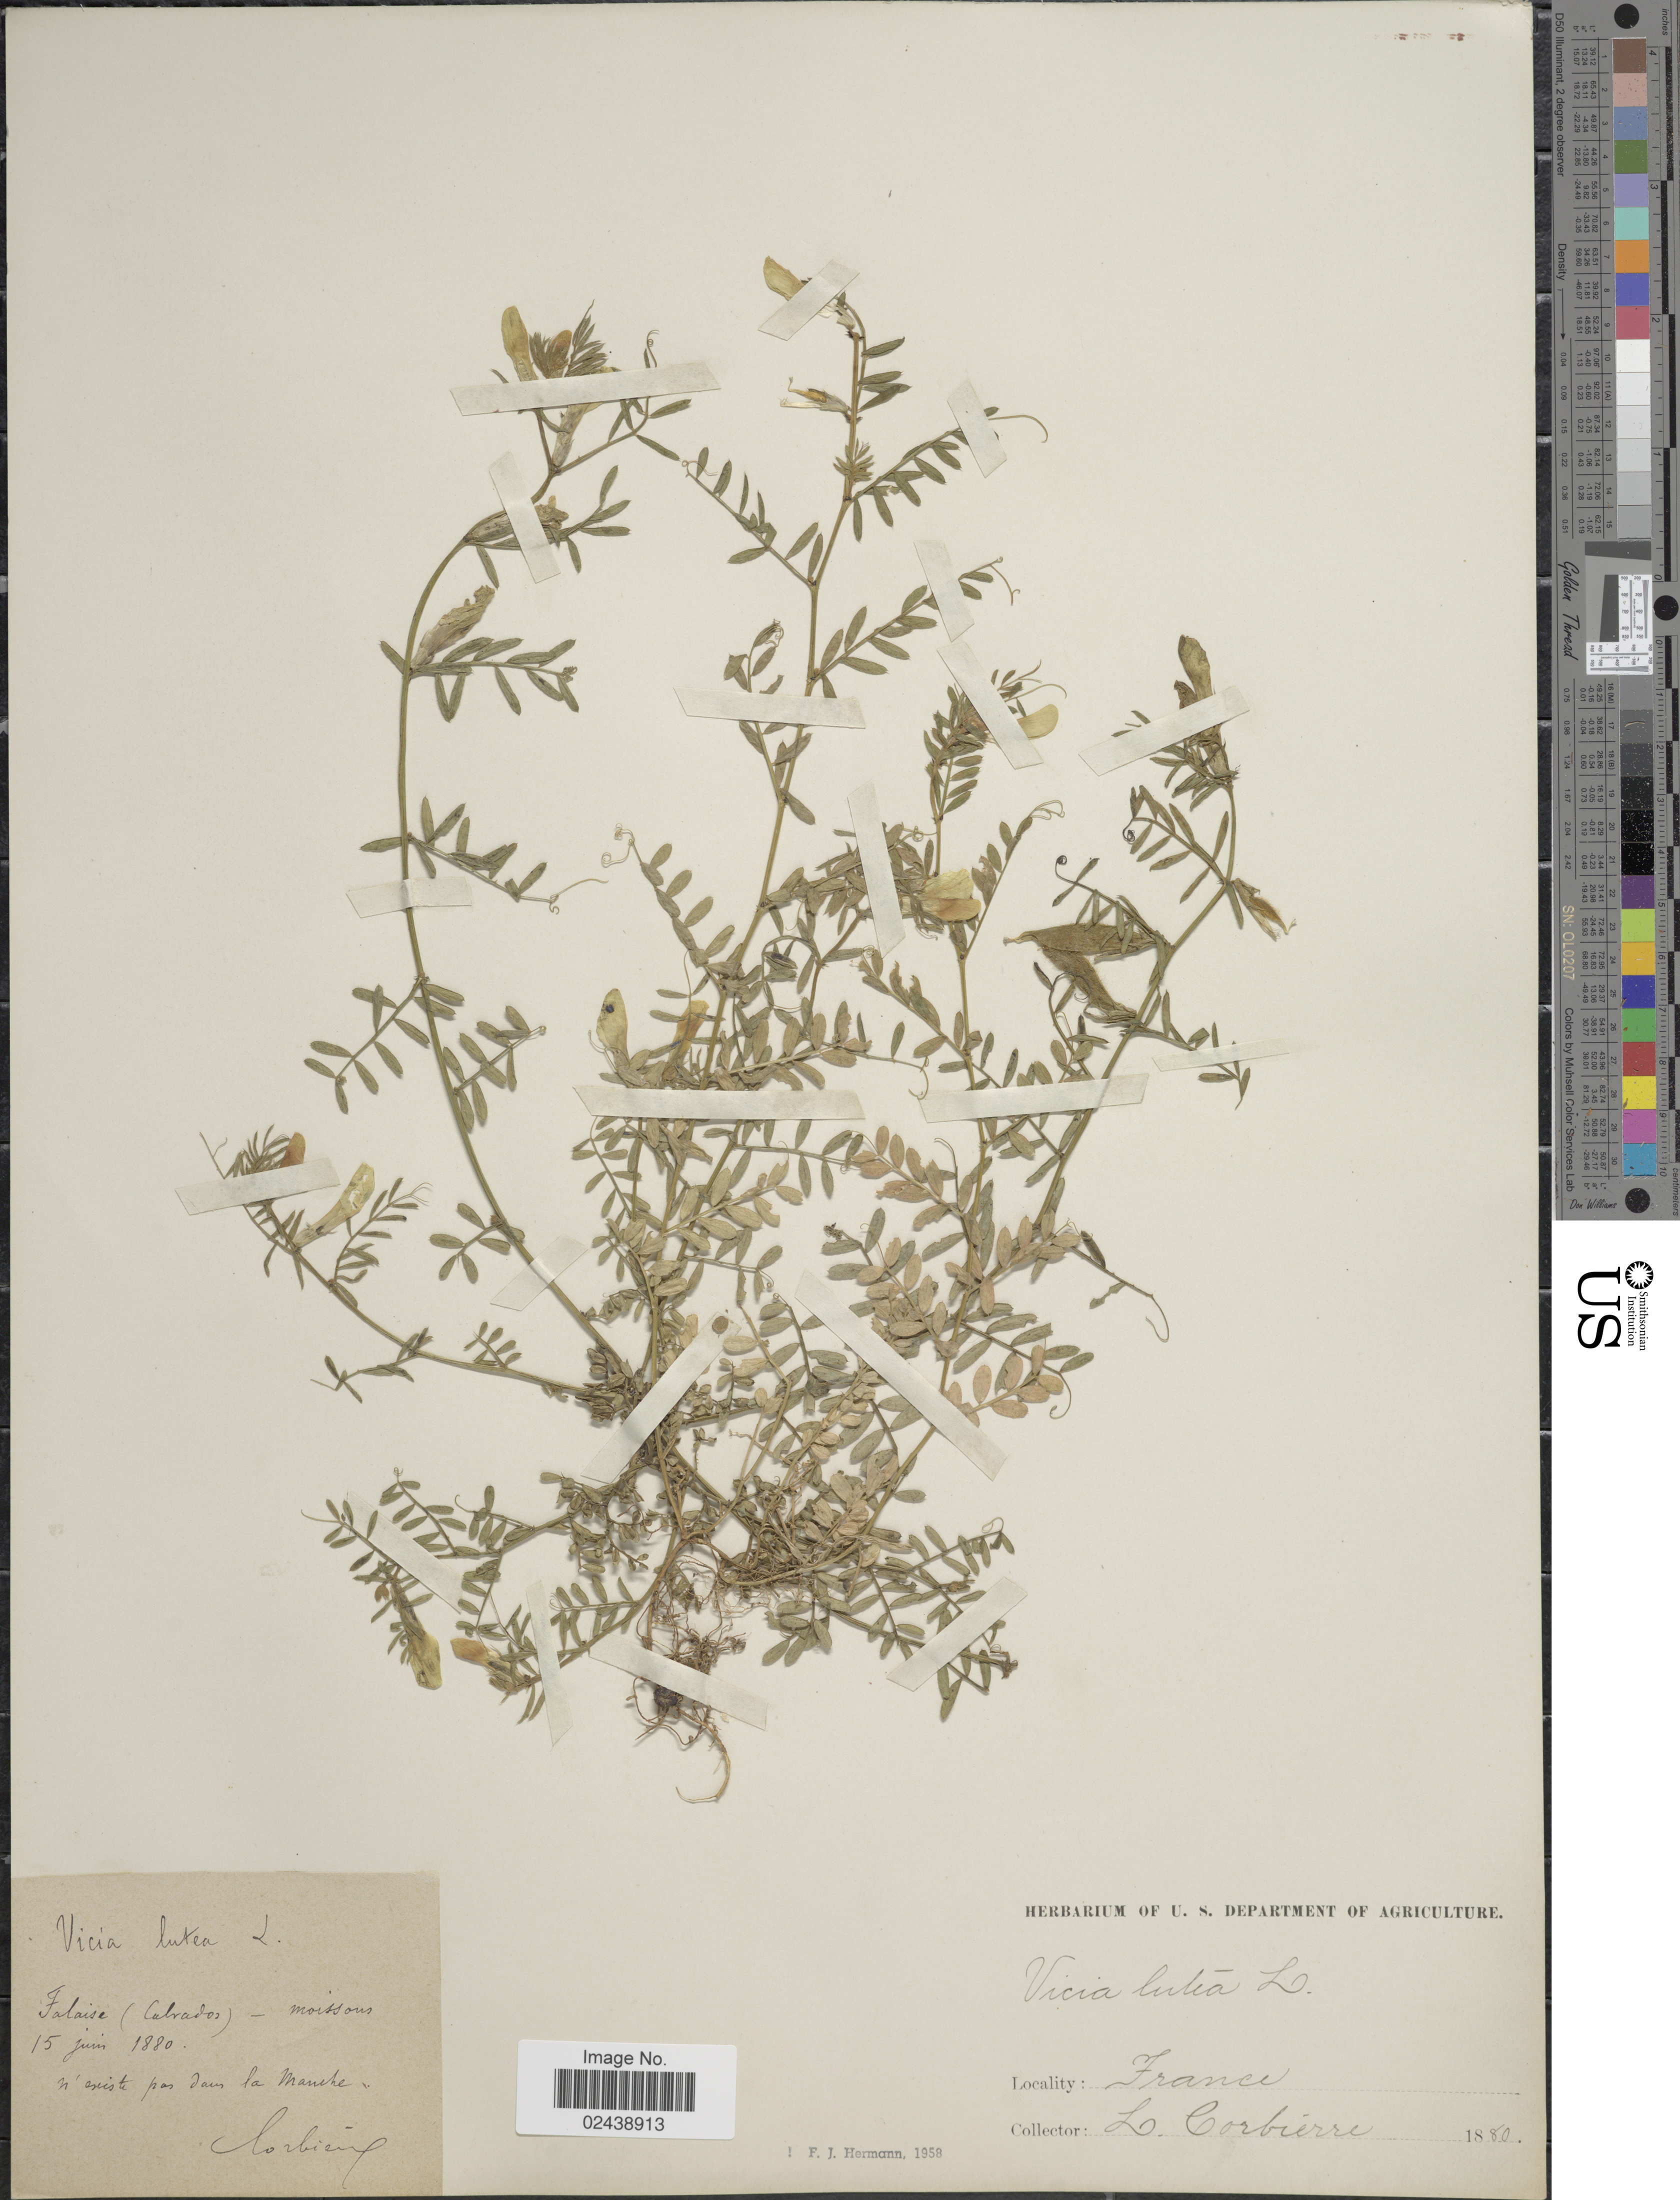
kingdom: Plantae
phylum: Tracheophyta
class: Magnoliopsida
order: Fabales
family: Fabaceae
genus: Vicia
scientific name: Vicia lutea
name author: L.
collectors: L. Corbière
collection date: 1880-06-15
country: France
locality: Falaise (Culrados) - moissons. n' eriste por dans la Manche [interpreted]